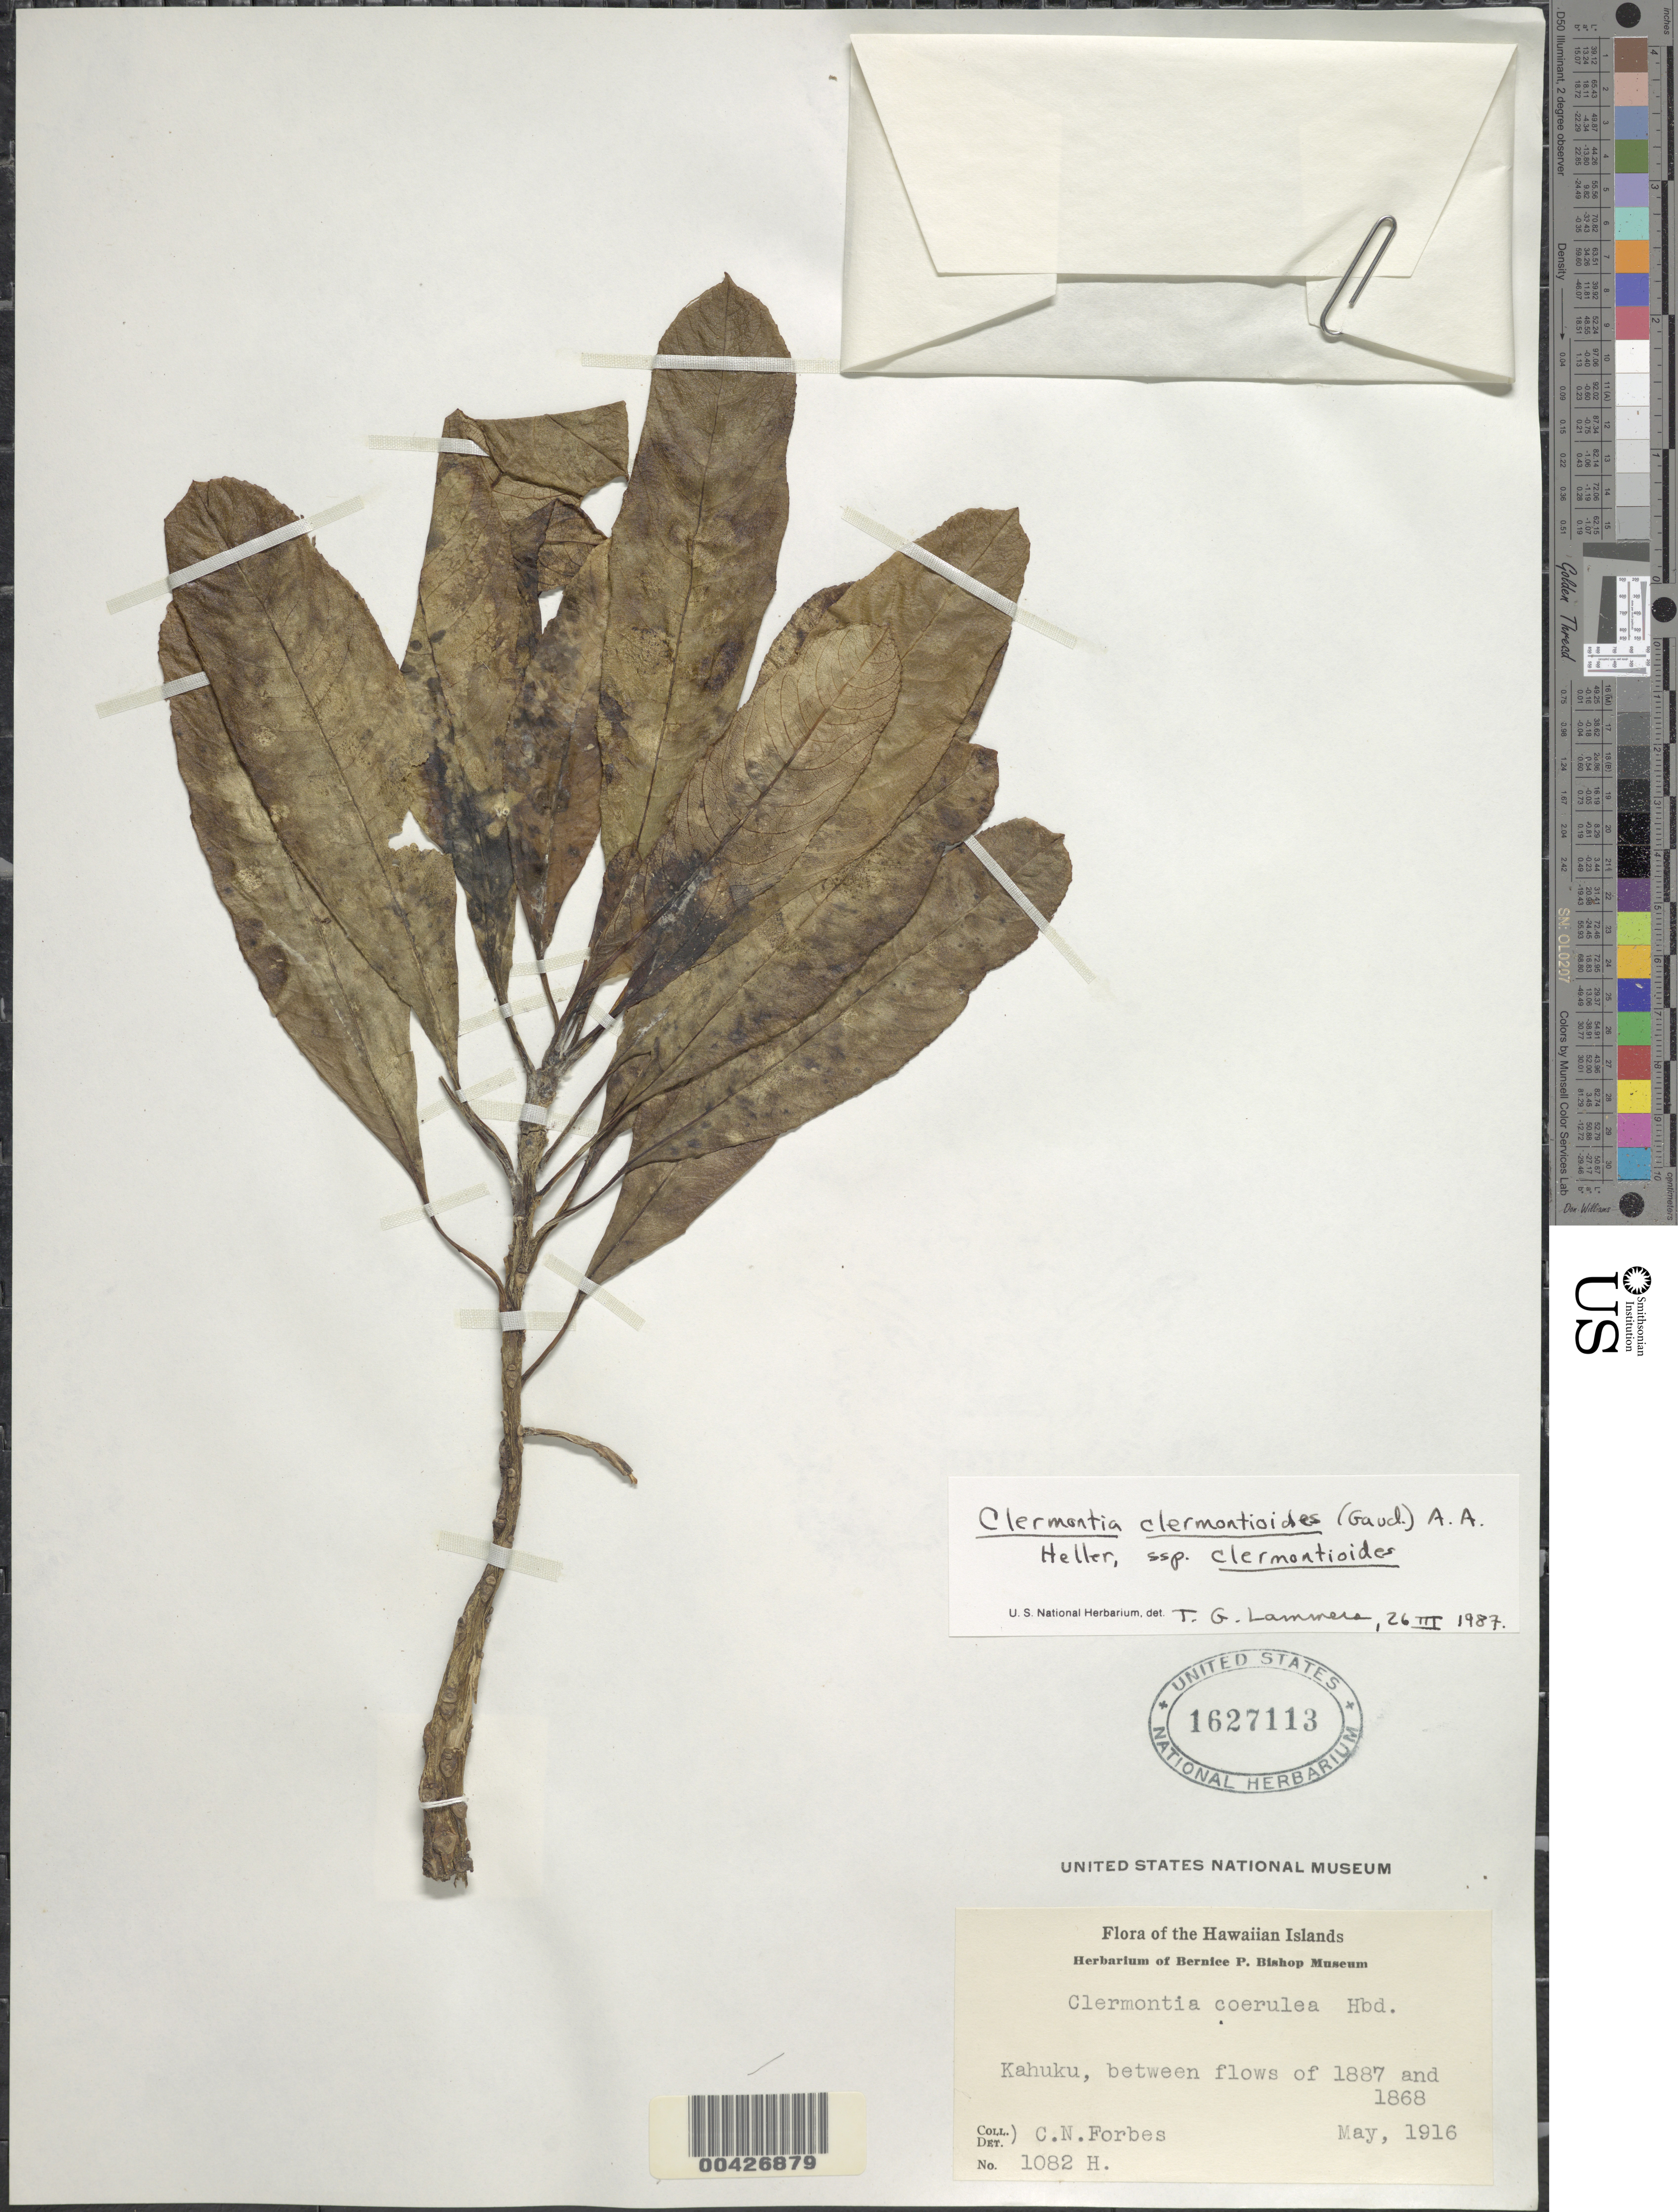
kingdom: Plantae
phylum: Tracheophyta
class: Magnoliopsida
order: Asterales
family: Campanulaceae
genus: Clermontia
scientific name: Clermontia clermontioides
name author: (Gaudich.) A. Heller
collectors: C. N. Forbes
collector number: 1082 H.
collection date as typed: May 1916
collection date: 1916-05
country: United States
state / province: Hawaii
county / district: Hawaii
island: Hawaii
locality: Kahuku, between flows of 1887 & 1868.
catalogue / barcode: US 1627113